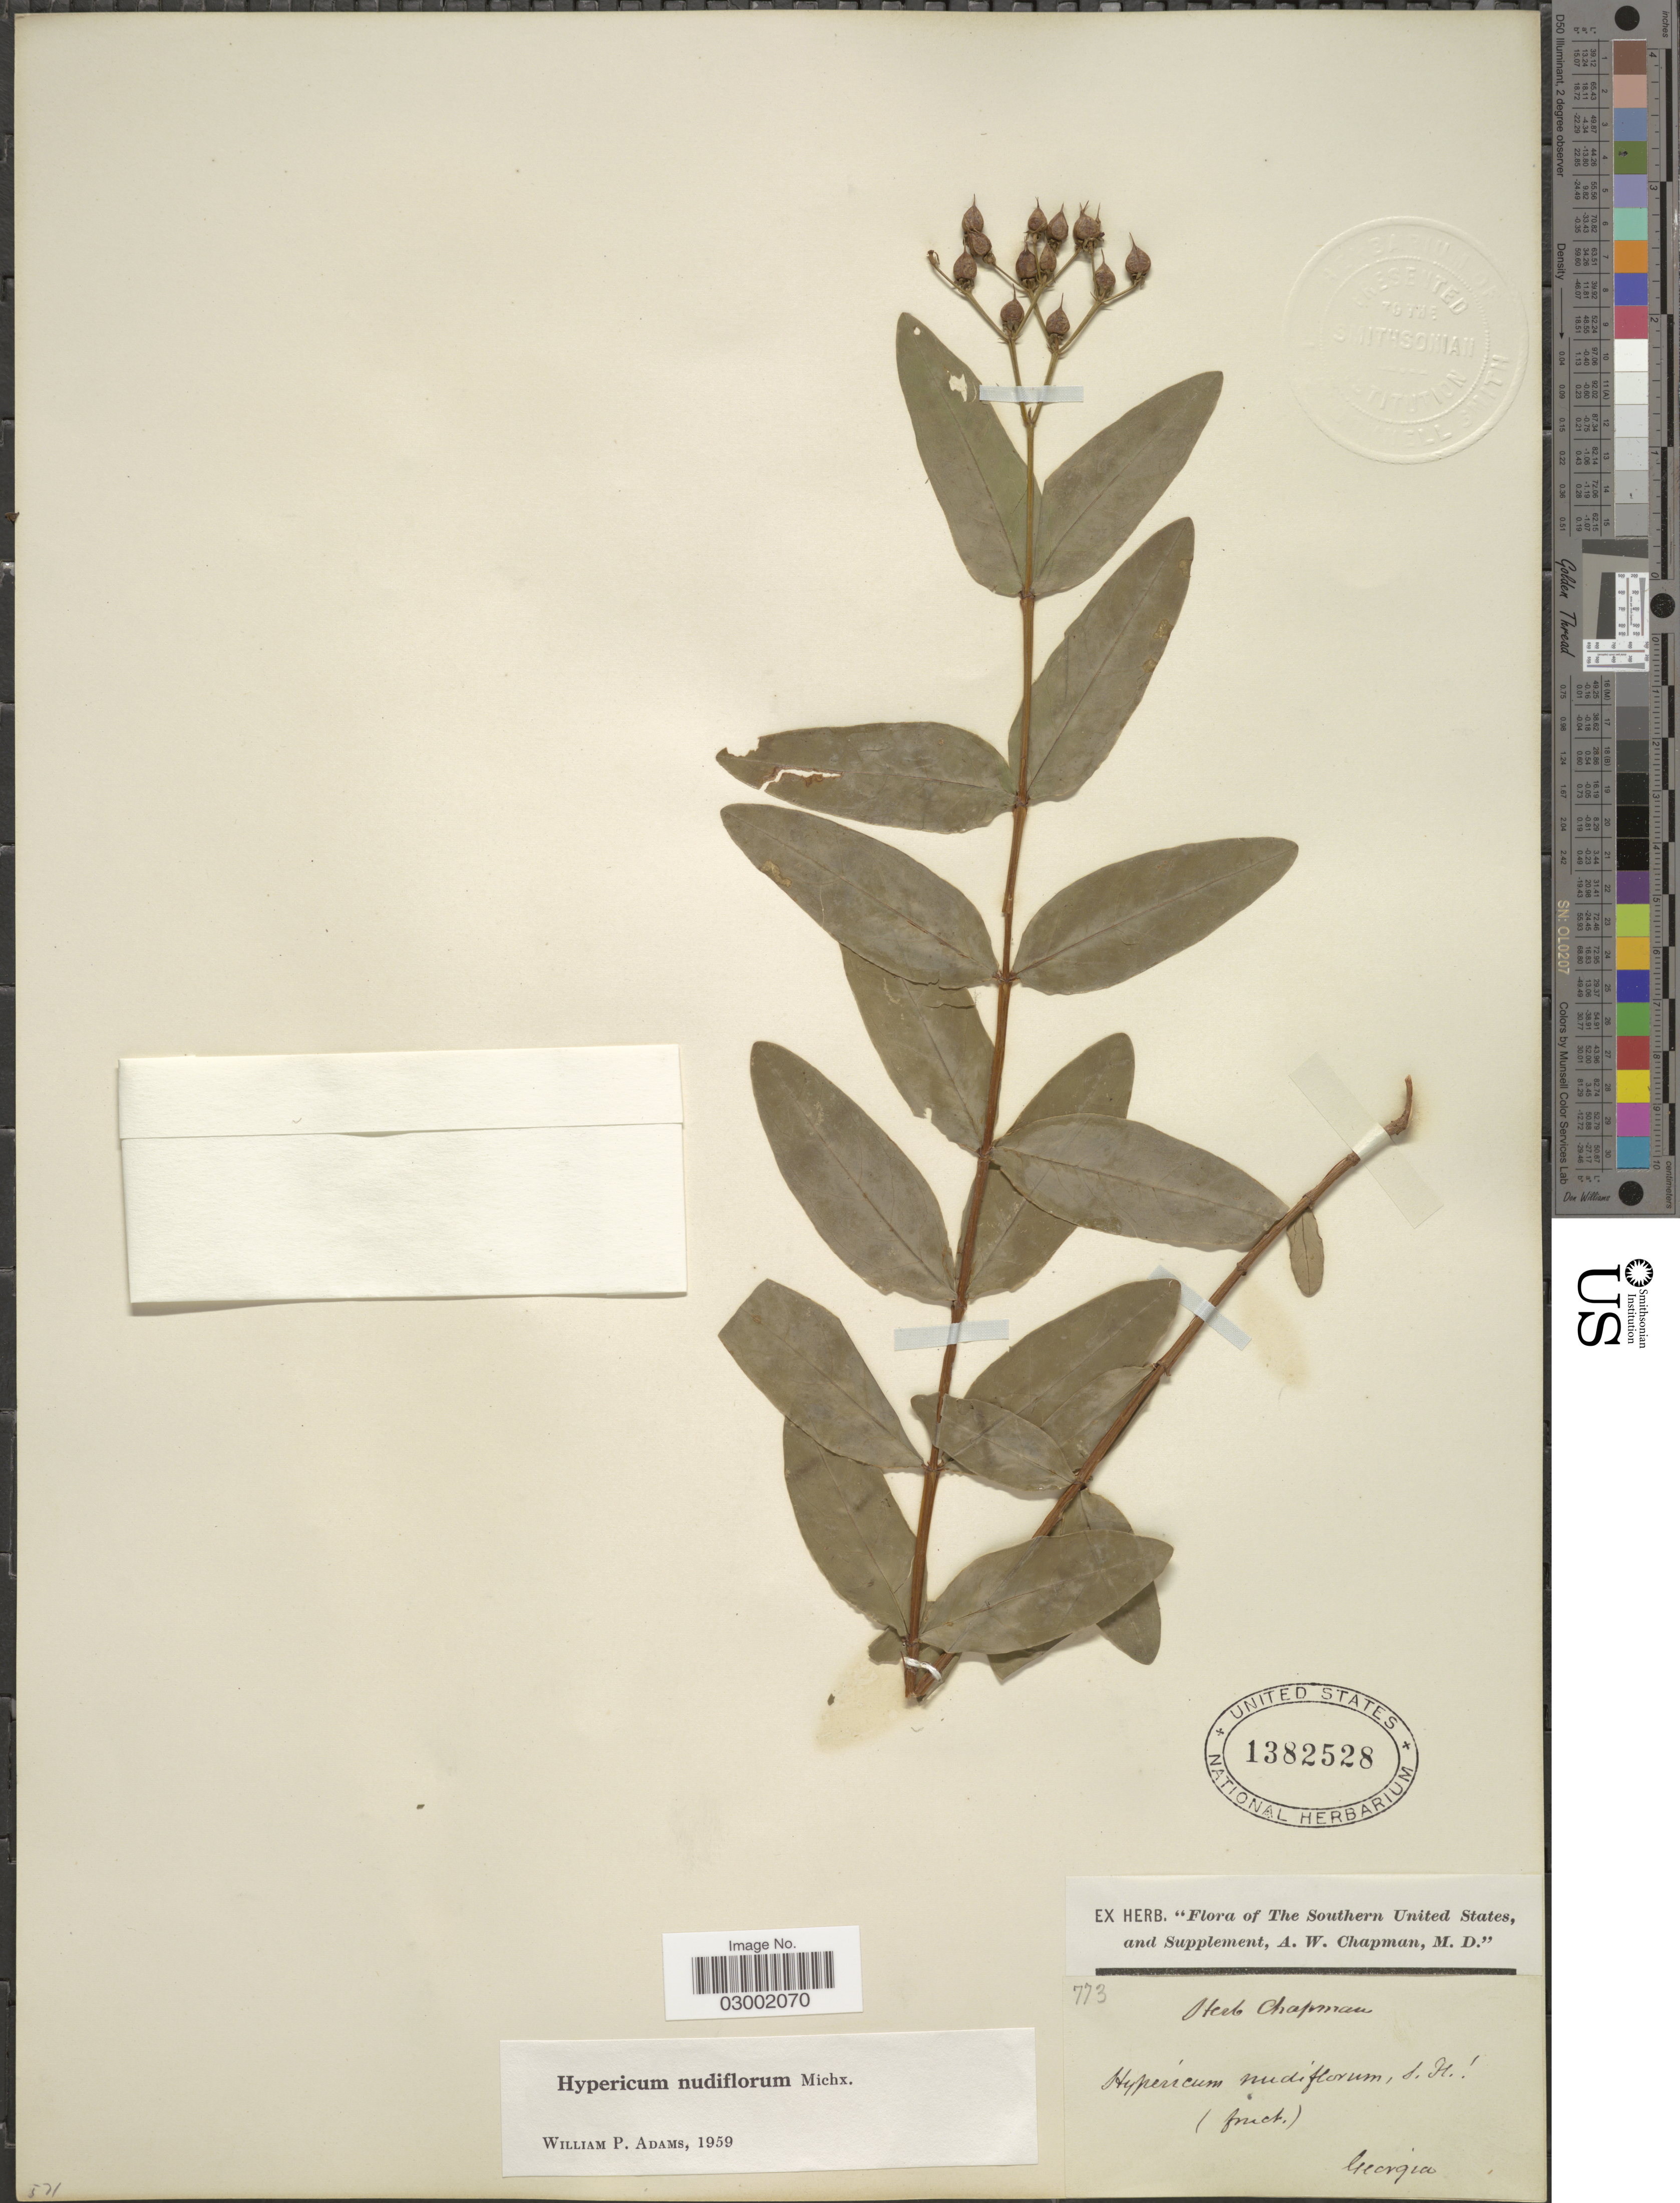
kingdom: Plantae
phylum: Tracheophyta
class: Magnoliopsida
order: Malpighiales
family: Hypericaceae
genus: Hypericum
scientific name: Hypericum nudiflorum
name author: Michx. ex Willd.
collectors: A. W. Chapman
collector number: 773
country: United States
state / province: Georgia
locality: Southern United States, and Supplement.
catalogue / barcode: US 1382528